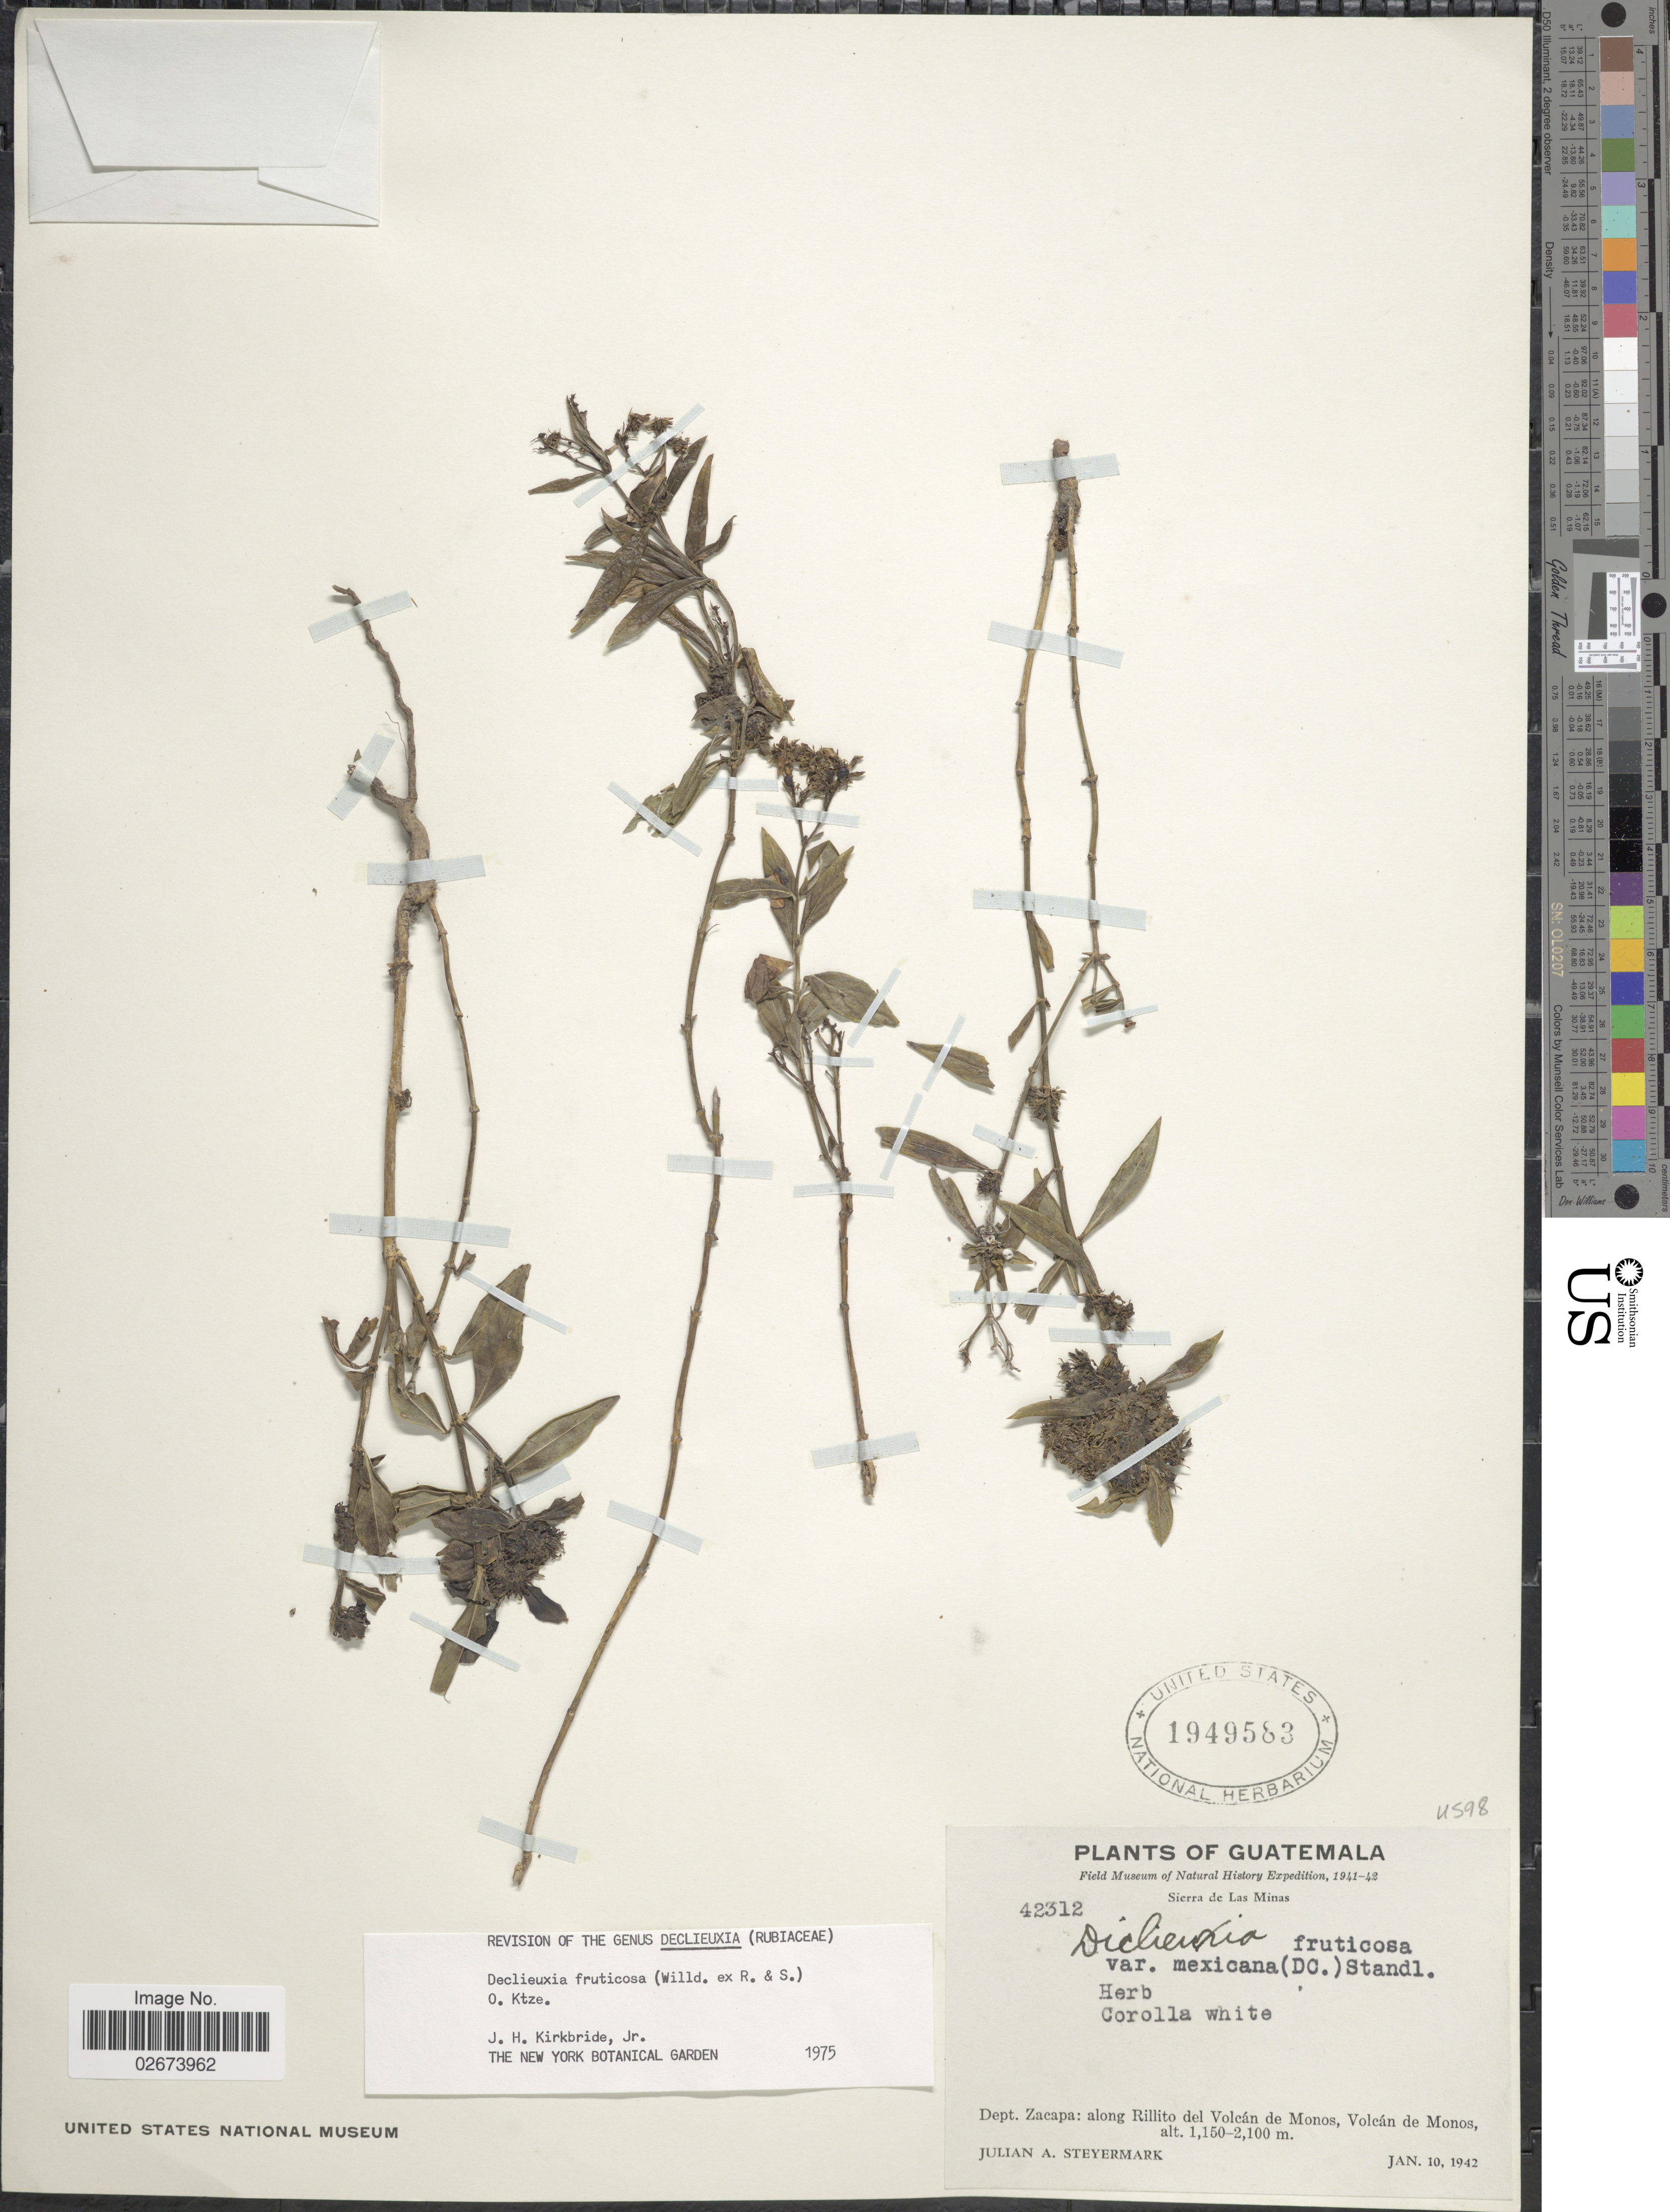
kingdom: Plantae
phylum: Tracheophyta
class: Magnoliopsida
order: Gentianales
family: Rubiaceae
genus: Declieuxia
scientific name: Declieuxia fruticosa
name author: (Willd. ex Roem. & Schult.) Kuntze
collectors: J. Steyermark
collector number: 42312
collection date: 1942-01-10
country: Guatemala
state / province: Zacapa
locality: Sierra de Las Minas. Dept. Zacapa: along Rillito del Volcán de Monos, Volcán de Monos.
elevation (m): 1150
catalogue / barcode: US 1949583